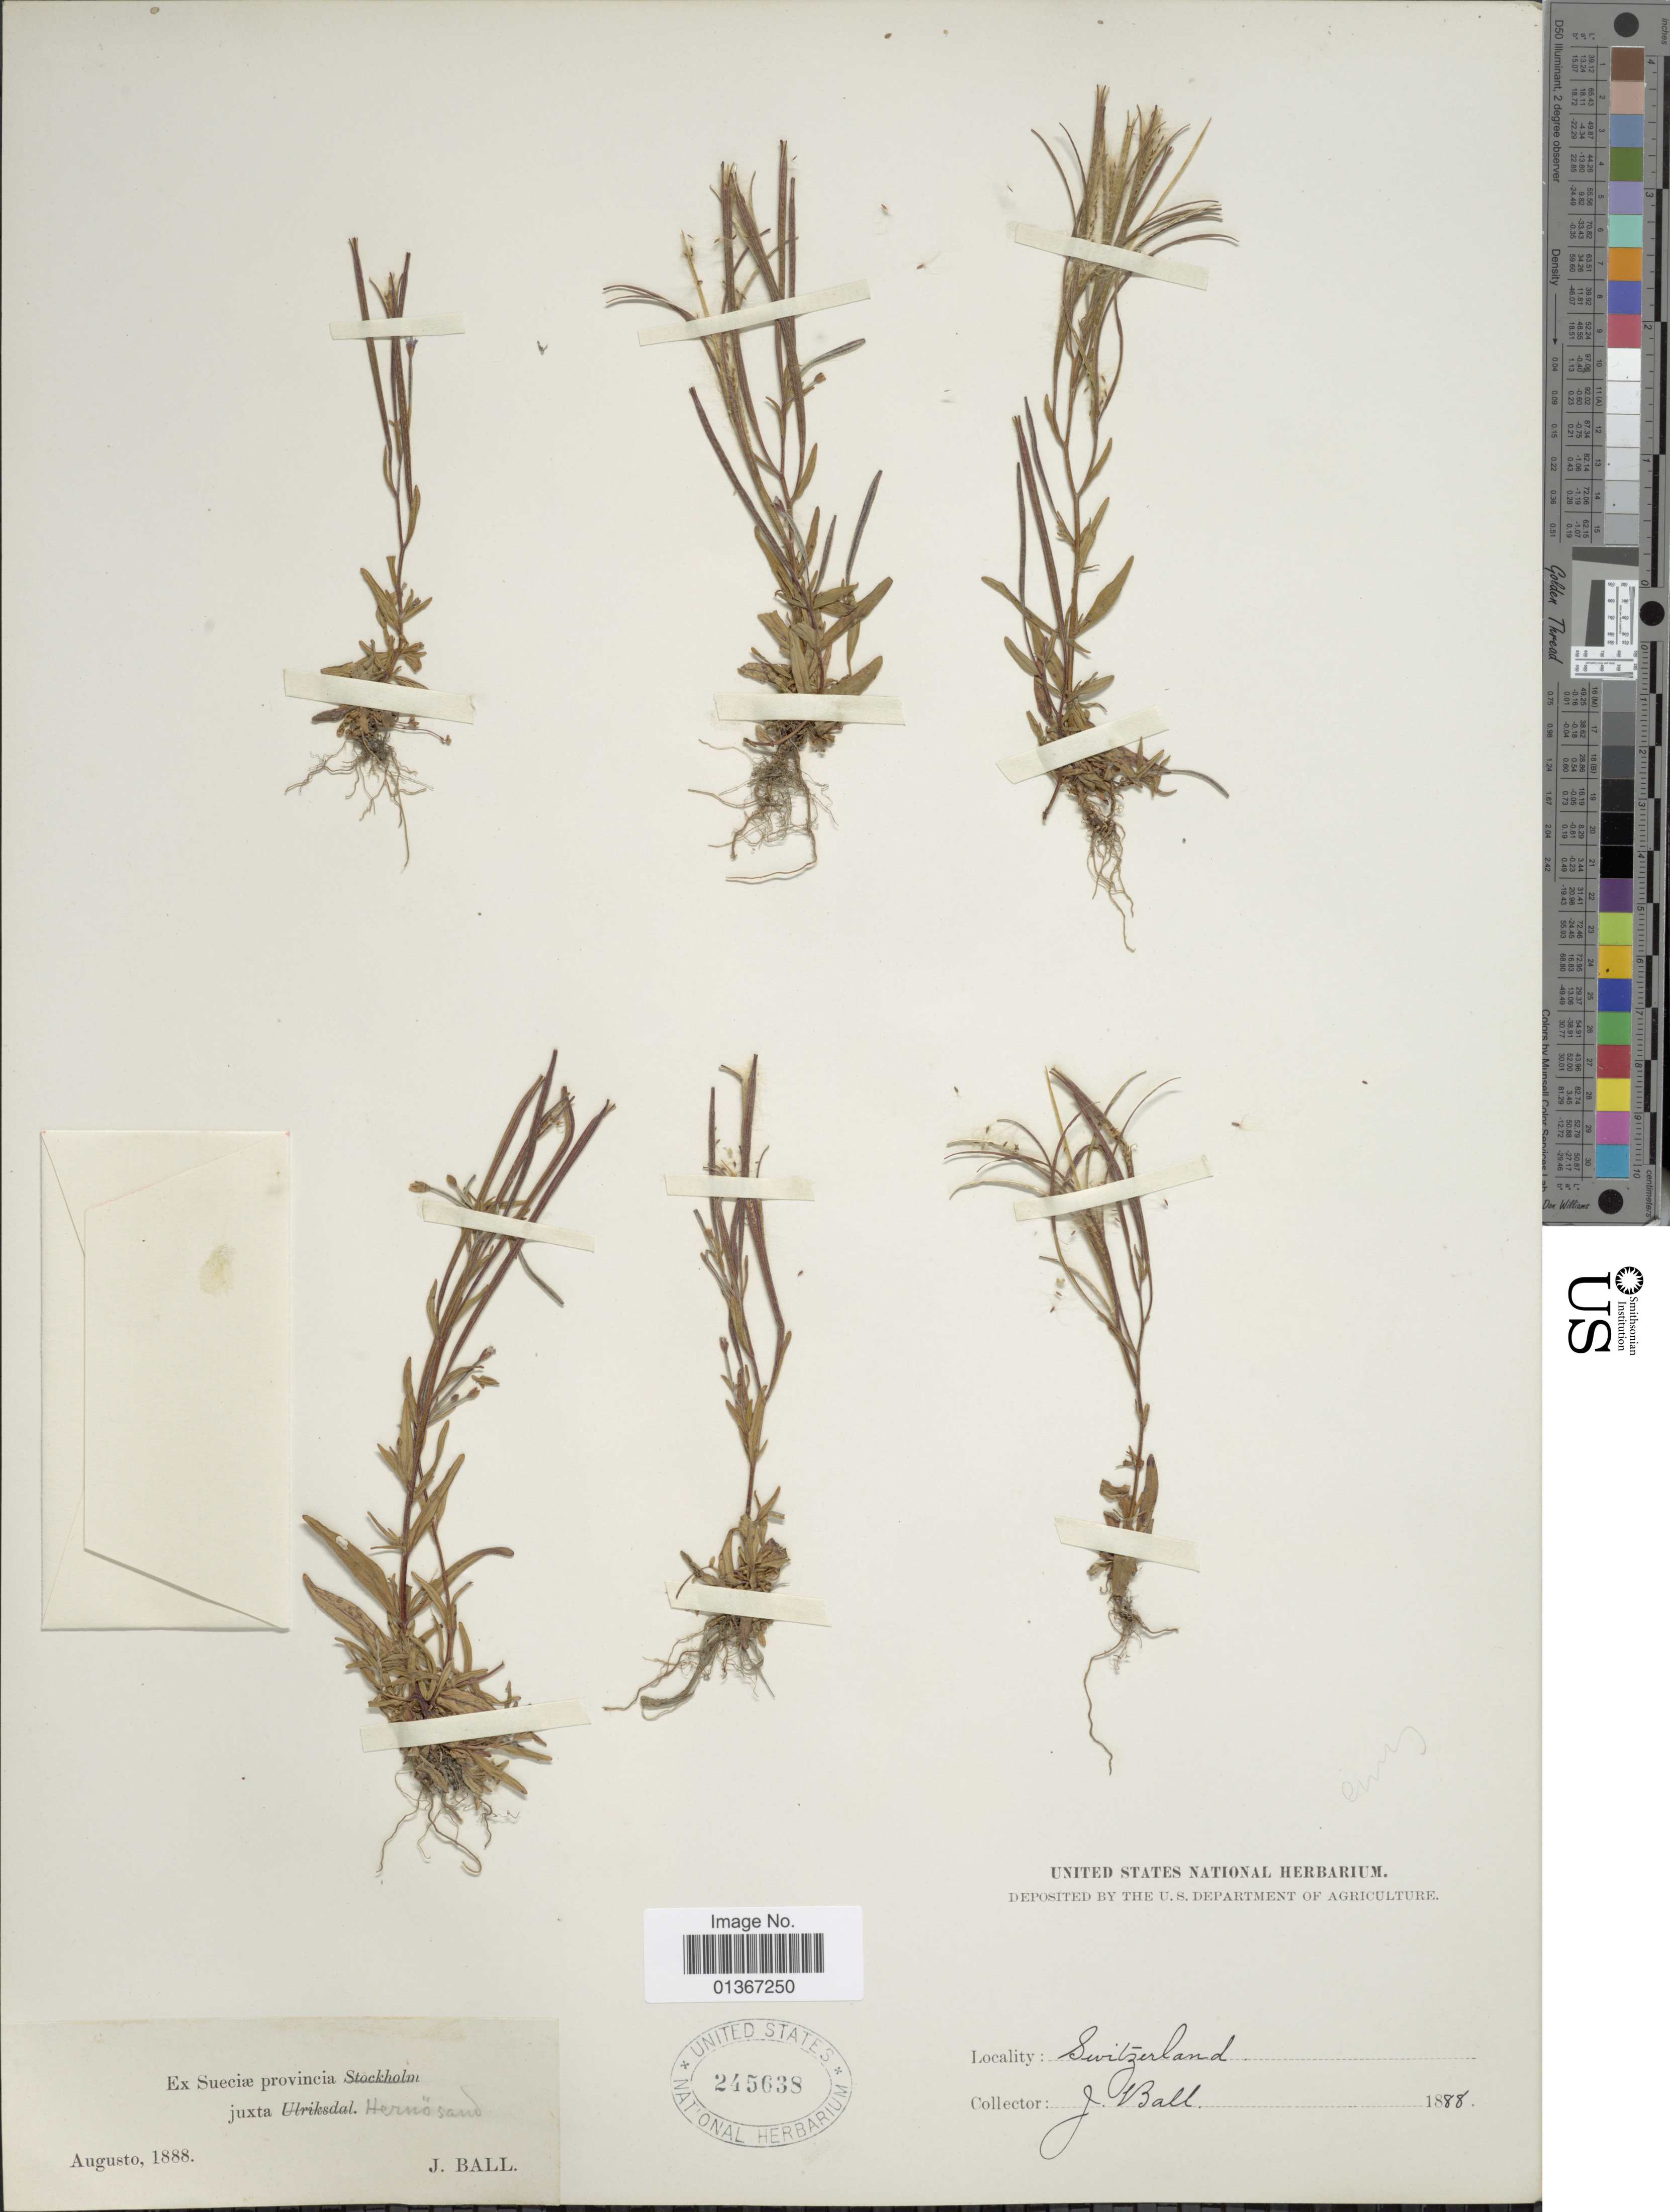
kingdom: Plantae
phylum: Tracheophyta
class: Magnoliopsida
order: Myrtales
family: Onagraceae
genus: Epilobium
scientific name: Epilobium sp.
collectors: J. Ball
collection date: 1888-08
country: Sweden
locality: Switserland, Ex Sueciæ provincia juxta Hernösand.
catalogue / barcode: US 245638